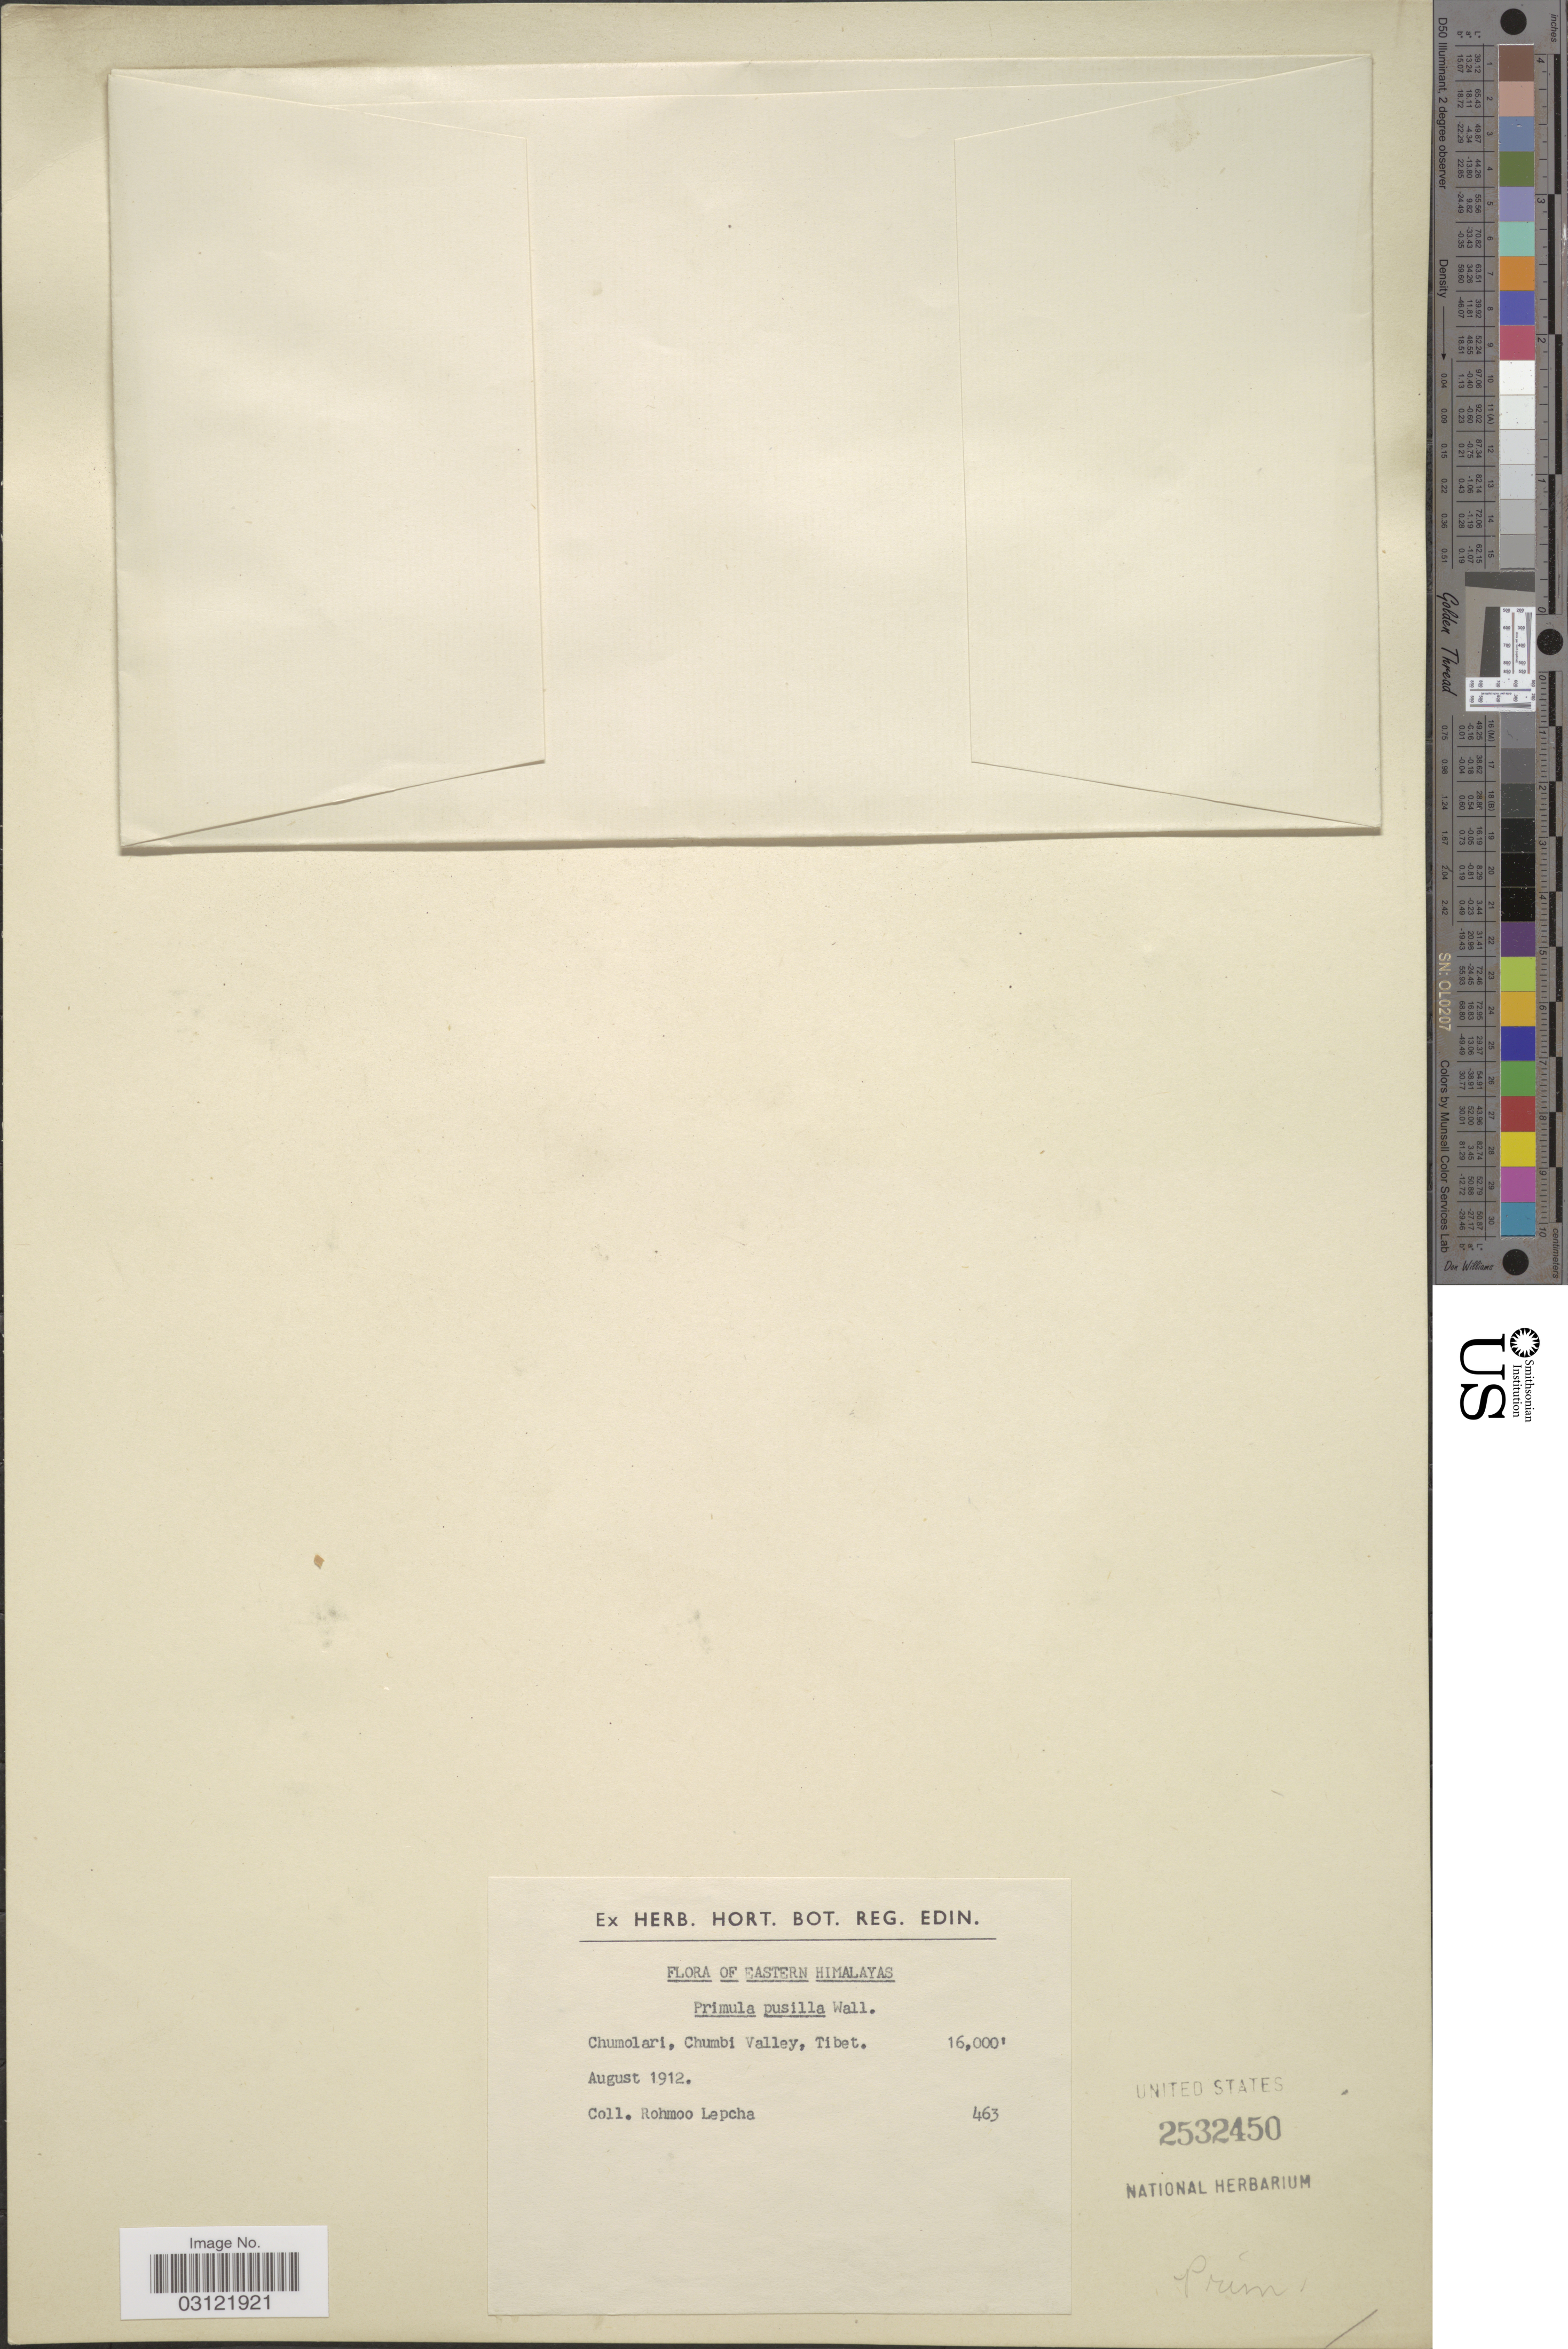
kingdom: Plantae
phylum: Tracheophyta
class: Magnoliopsida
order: Ericales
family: Primulaceae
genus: Primula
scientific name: Primula pusilla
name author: Goldie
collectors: R. Lepcha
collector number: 463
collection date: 1912-08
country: China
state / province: Xizang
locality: Eastern Himalayas. Chumolari, Chumbi Valley, Tibet.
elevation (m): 4877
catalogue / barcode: US 2532450